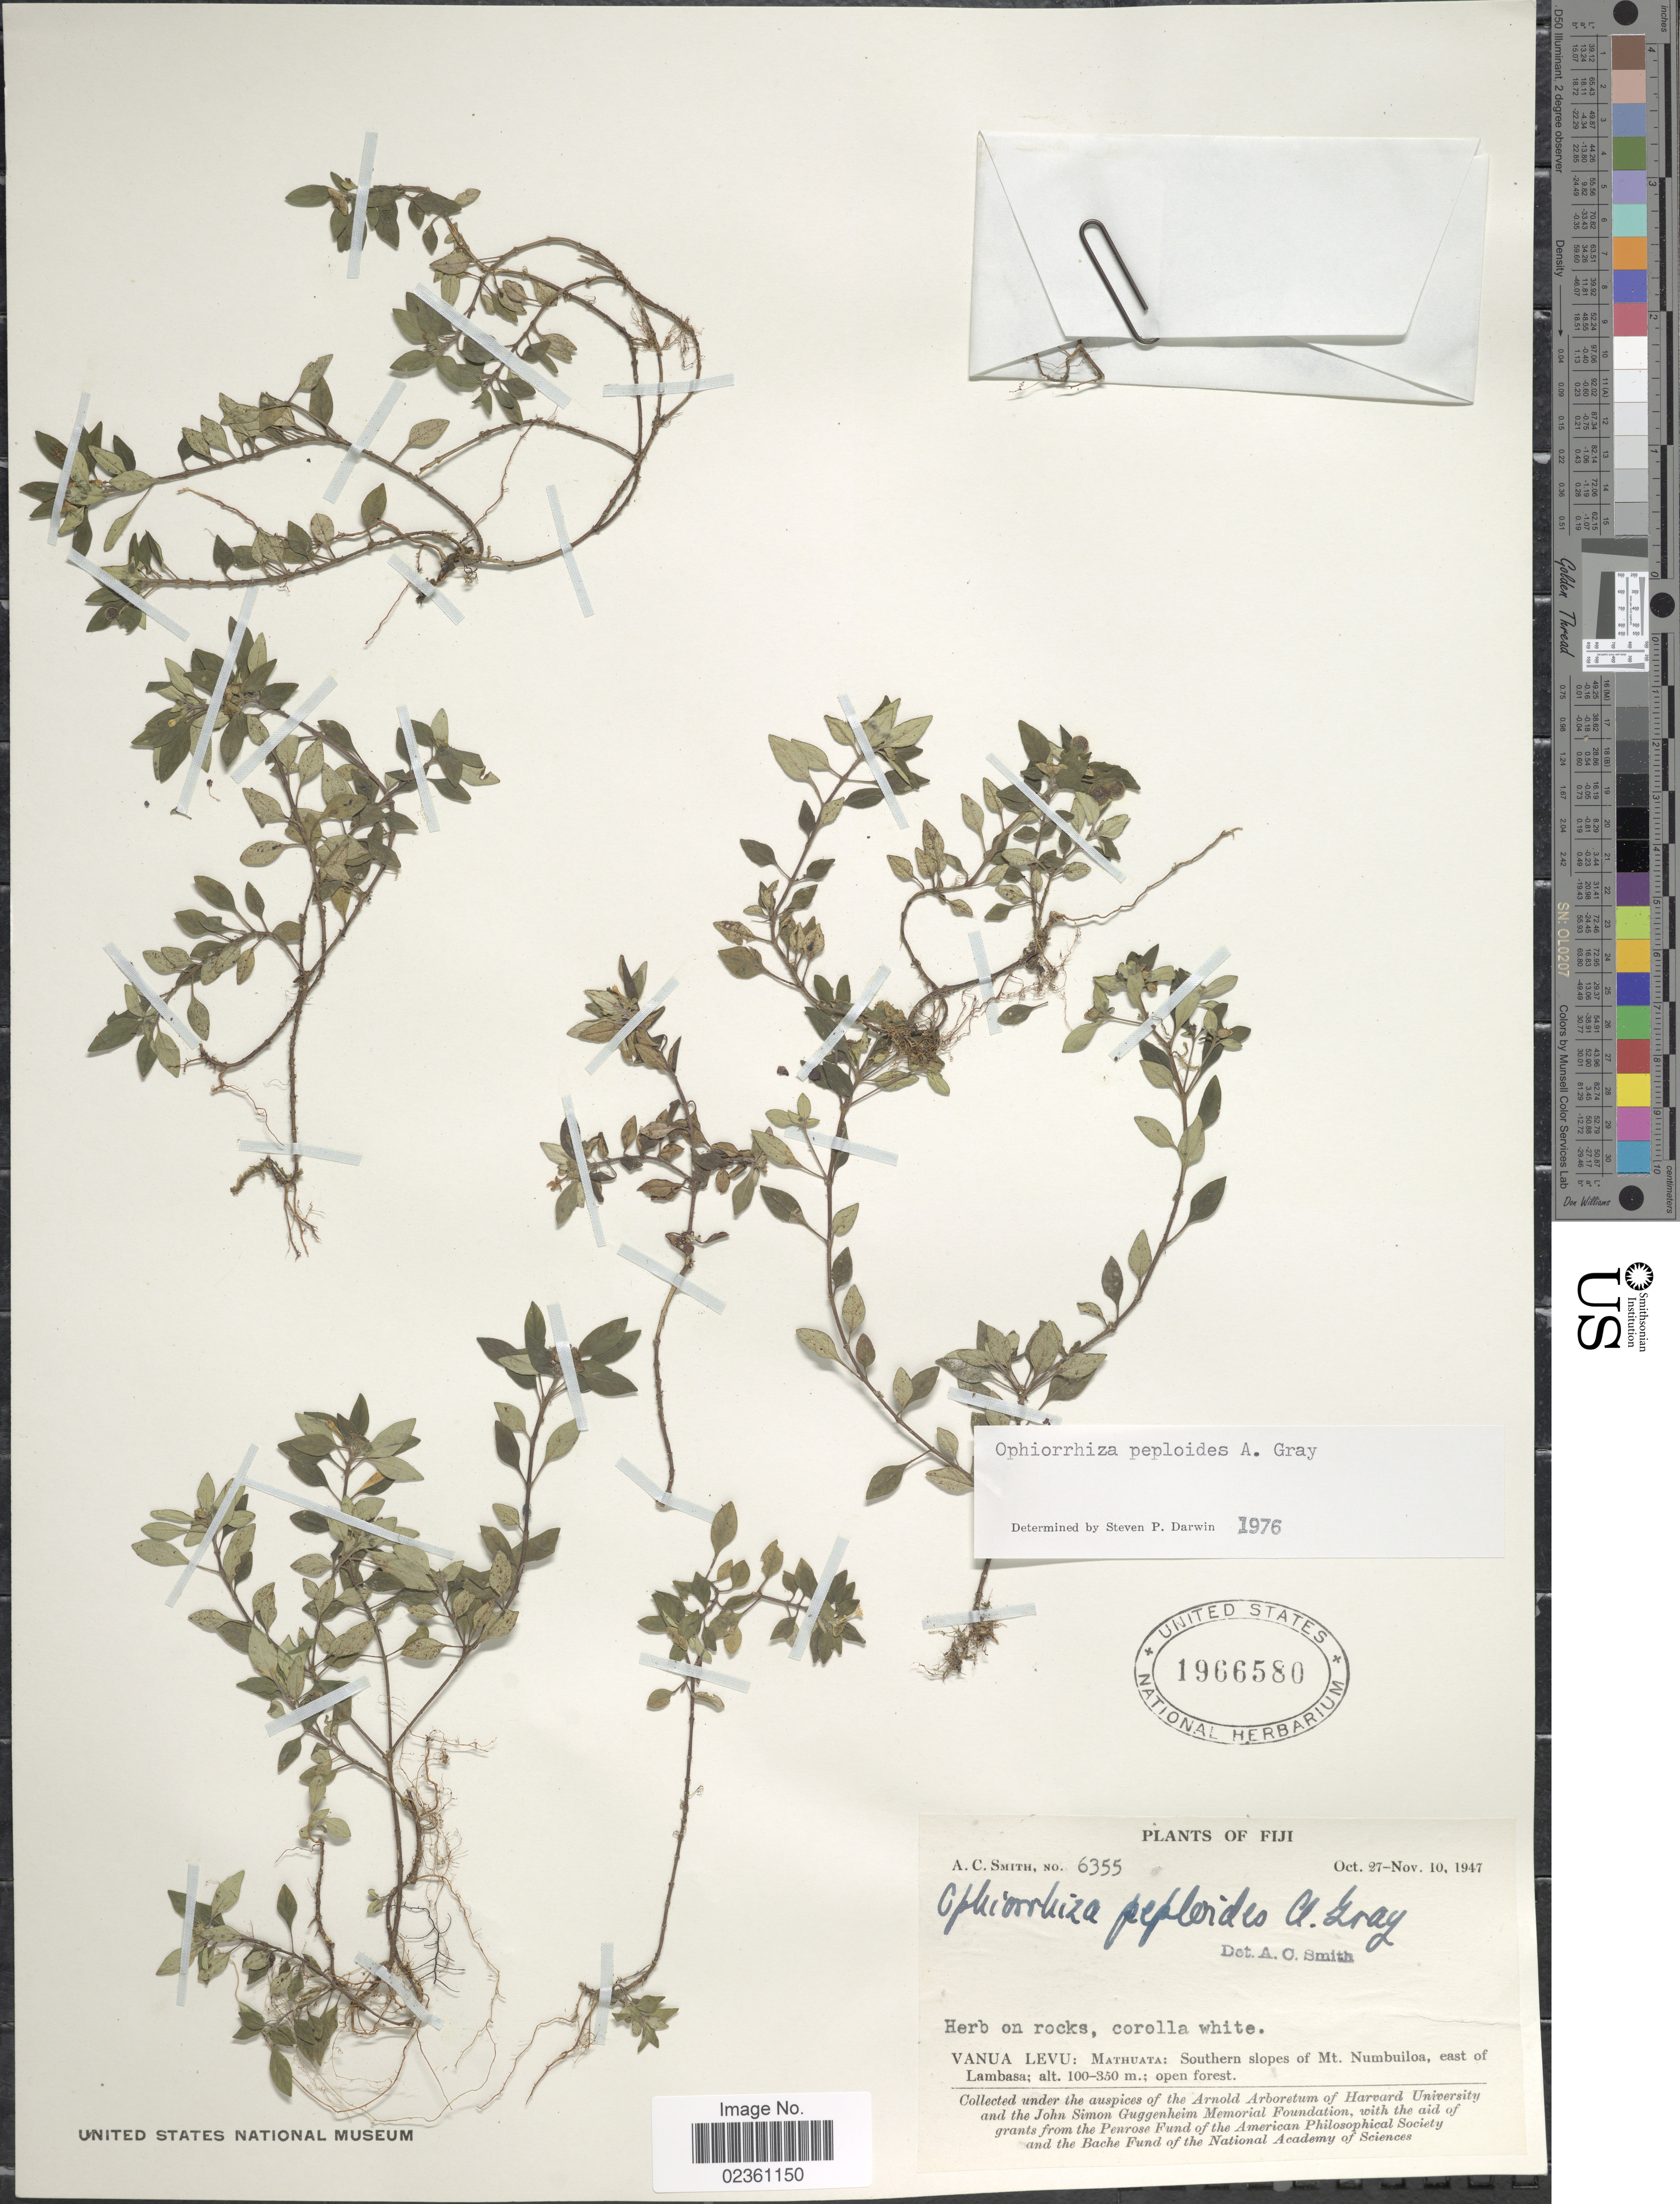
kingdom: Plantae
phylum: Tracheophyta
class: Magnoliopsida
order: Gentianales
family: Rubiaceae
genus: Ophiorrhiza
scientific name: Ophiorrhiza peploides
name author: A. Gray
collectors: A. C. Smith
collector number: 6355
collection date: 1947-10-27/1947-11-10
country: Fiji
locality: Vanua Levu: Mathuata: Southern slopes of Mt Numbuiloa, east of Lambasa; open forest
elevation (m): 100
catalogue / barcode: US 1966580